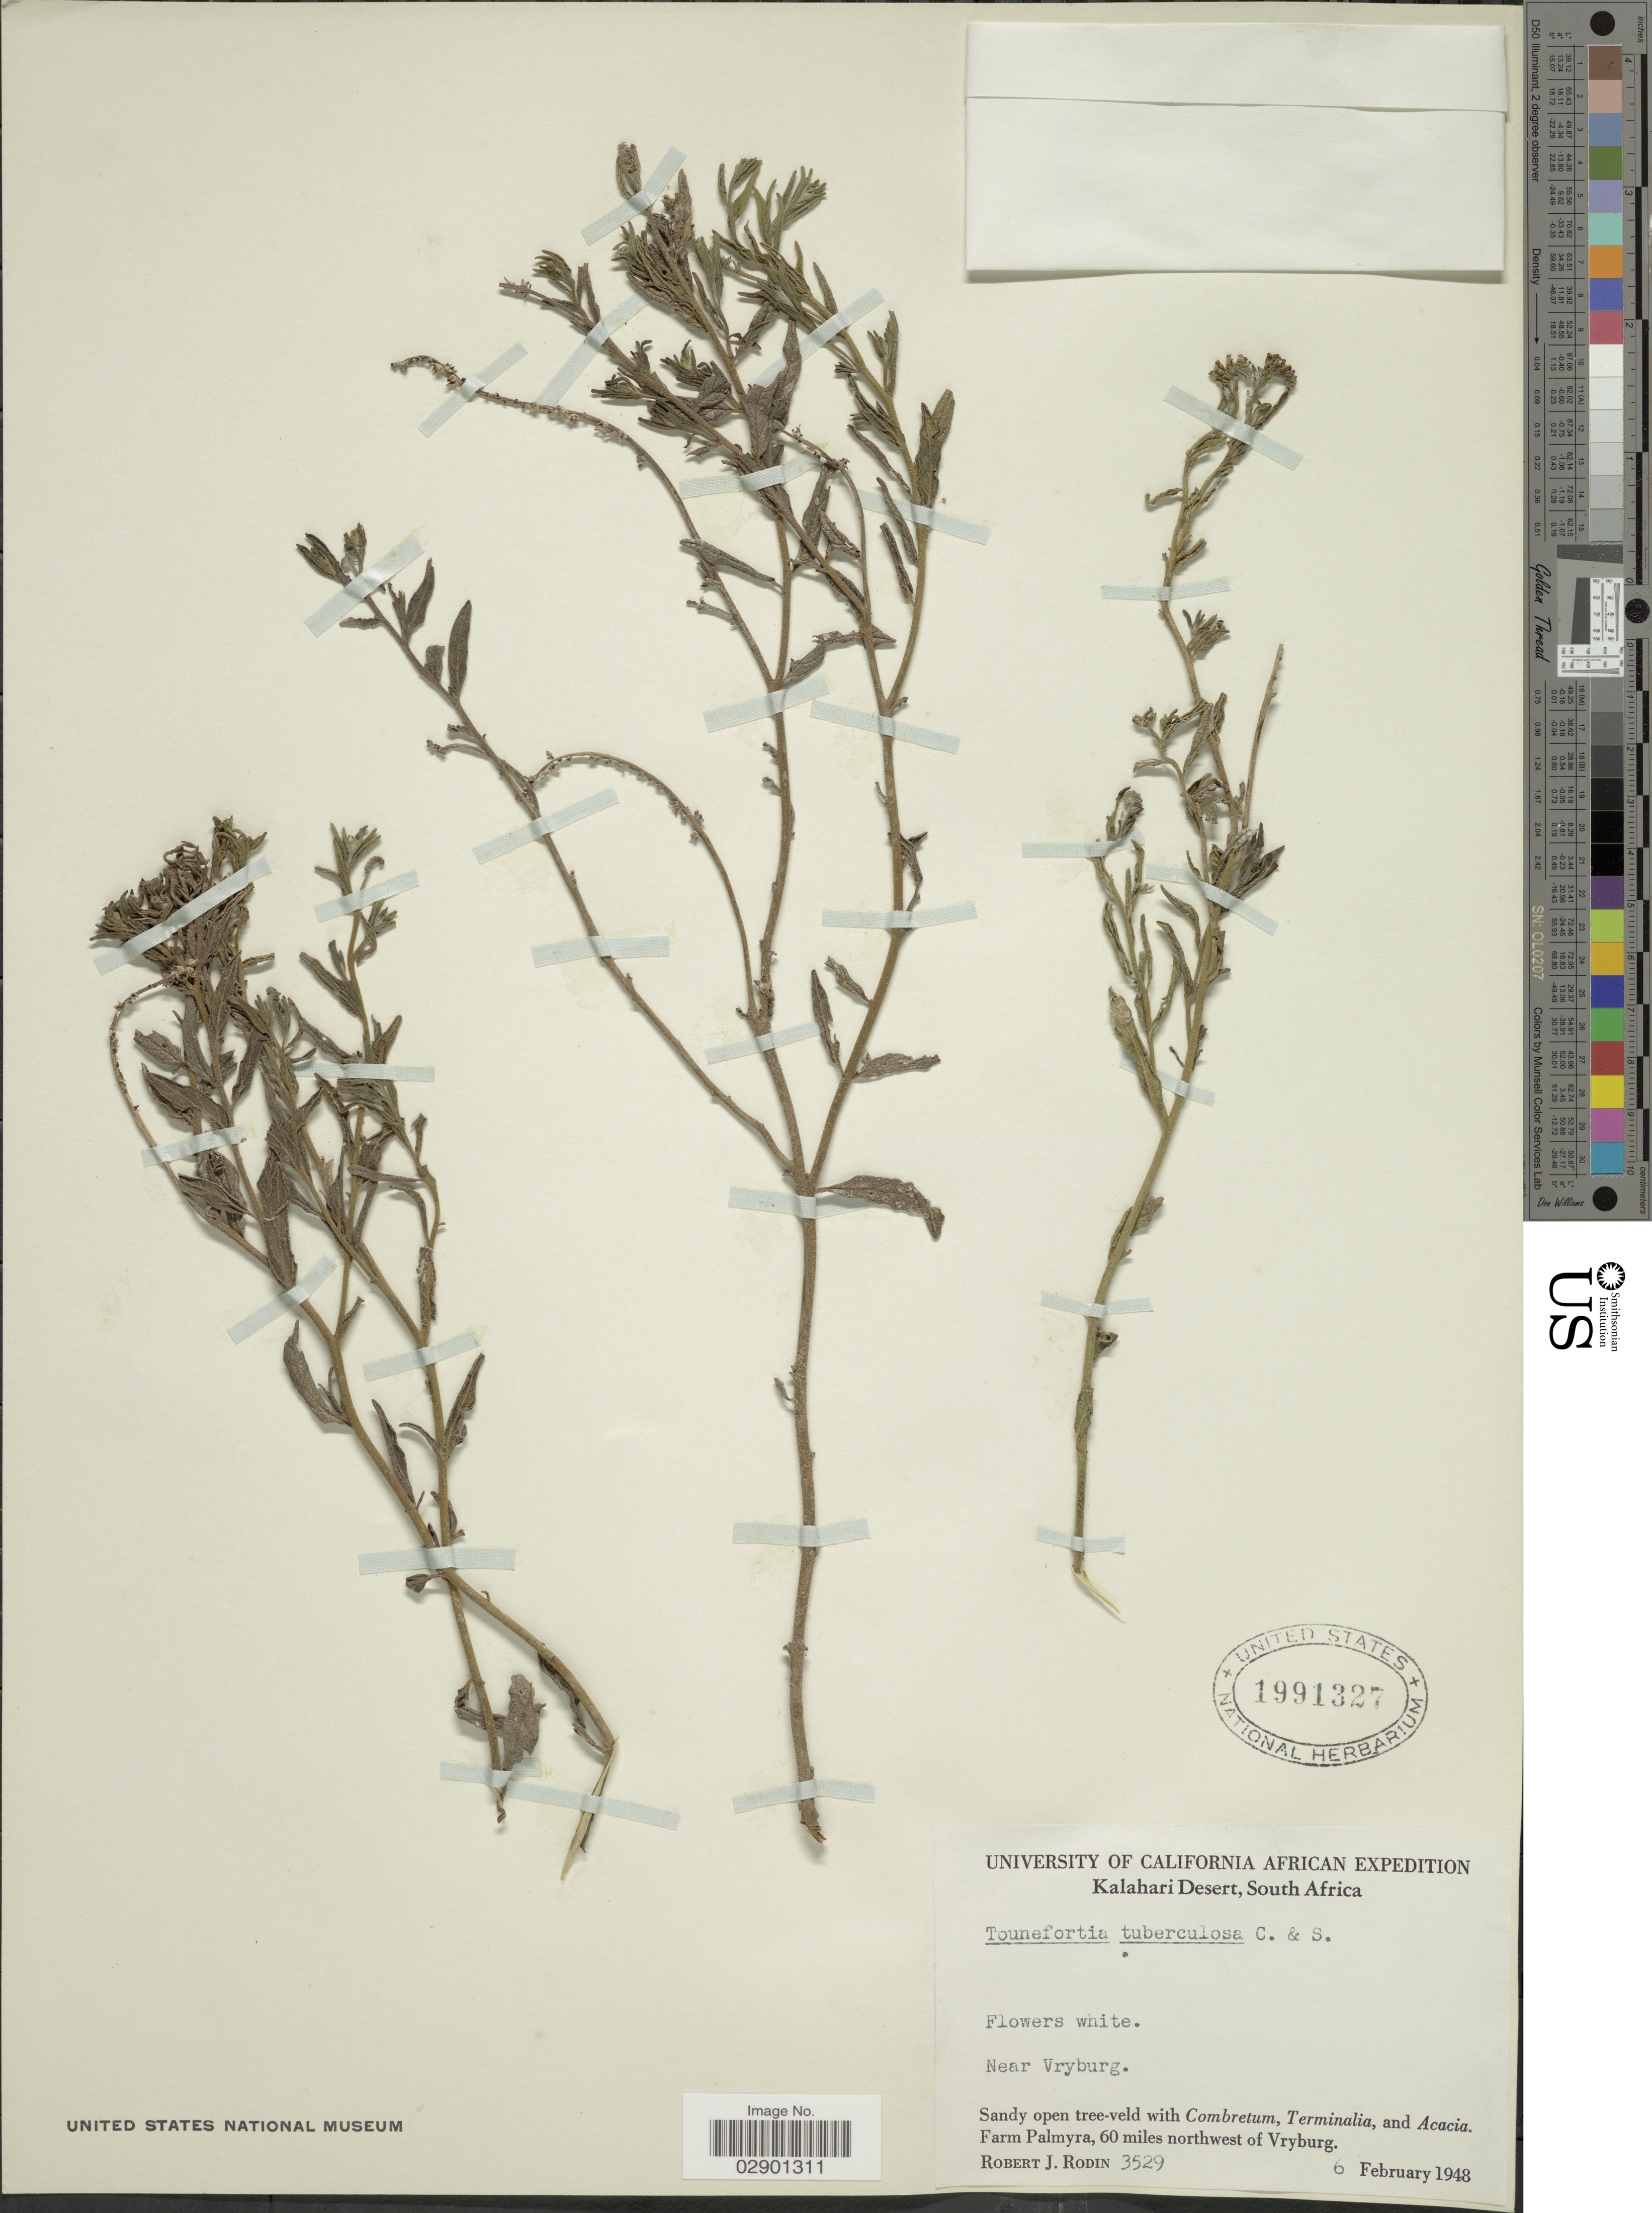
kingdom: Plantae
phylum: Tracheophyta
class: Magnoliopsida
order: Boraginales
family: Heliotropiaceae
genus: Heliotropium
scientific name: Heliotropium ciliatum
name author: Kaplan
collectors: R. J. Rodin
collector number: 3529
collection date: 1948-02-06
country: South Africa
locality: Kalahari Desert. Near Vryburg. Farm Palmyra, 60 miles northwest of Vryburg.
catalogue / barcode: US 1991327